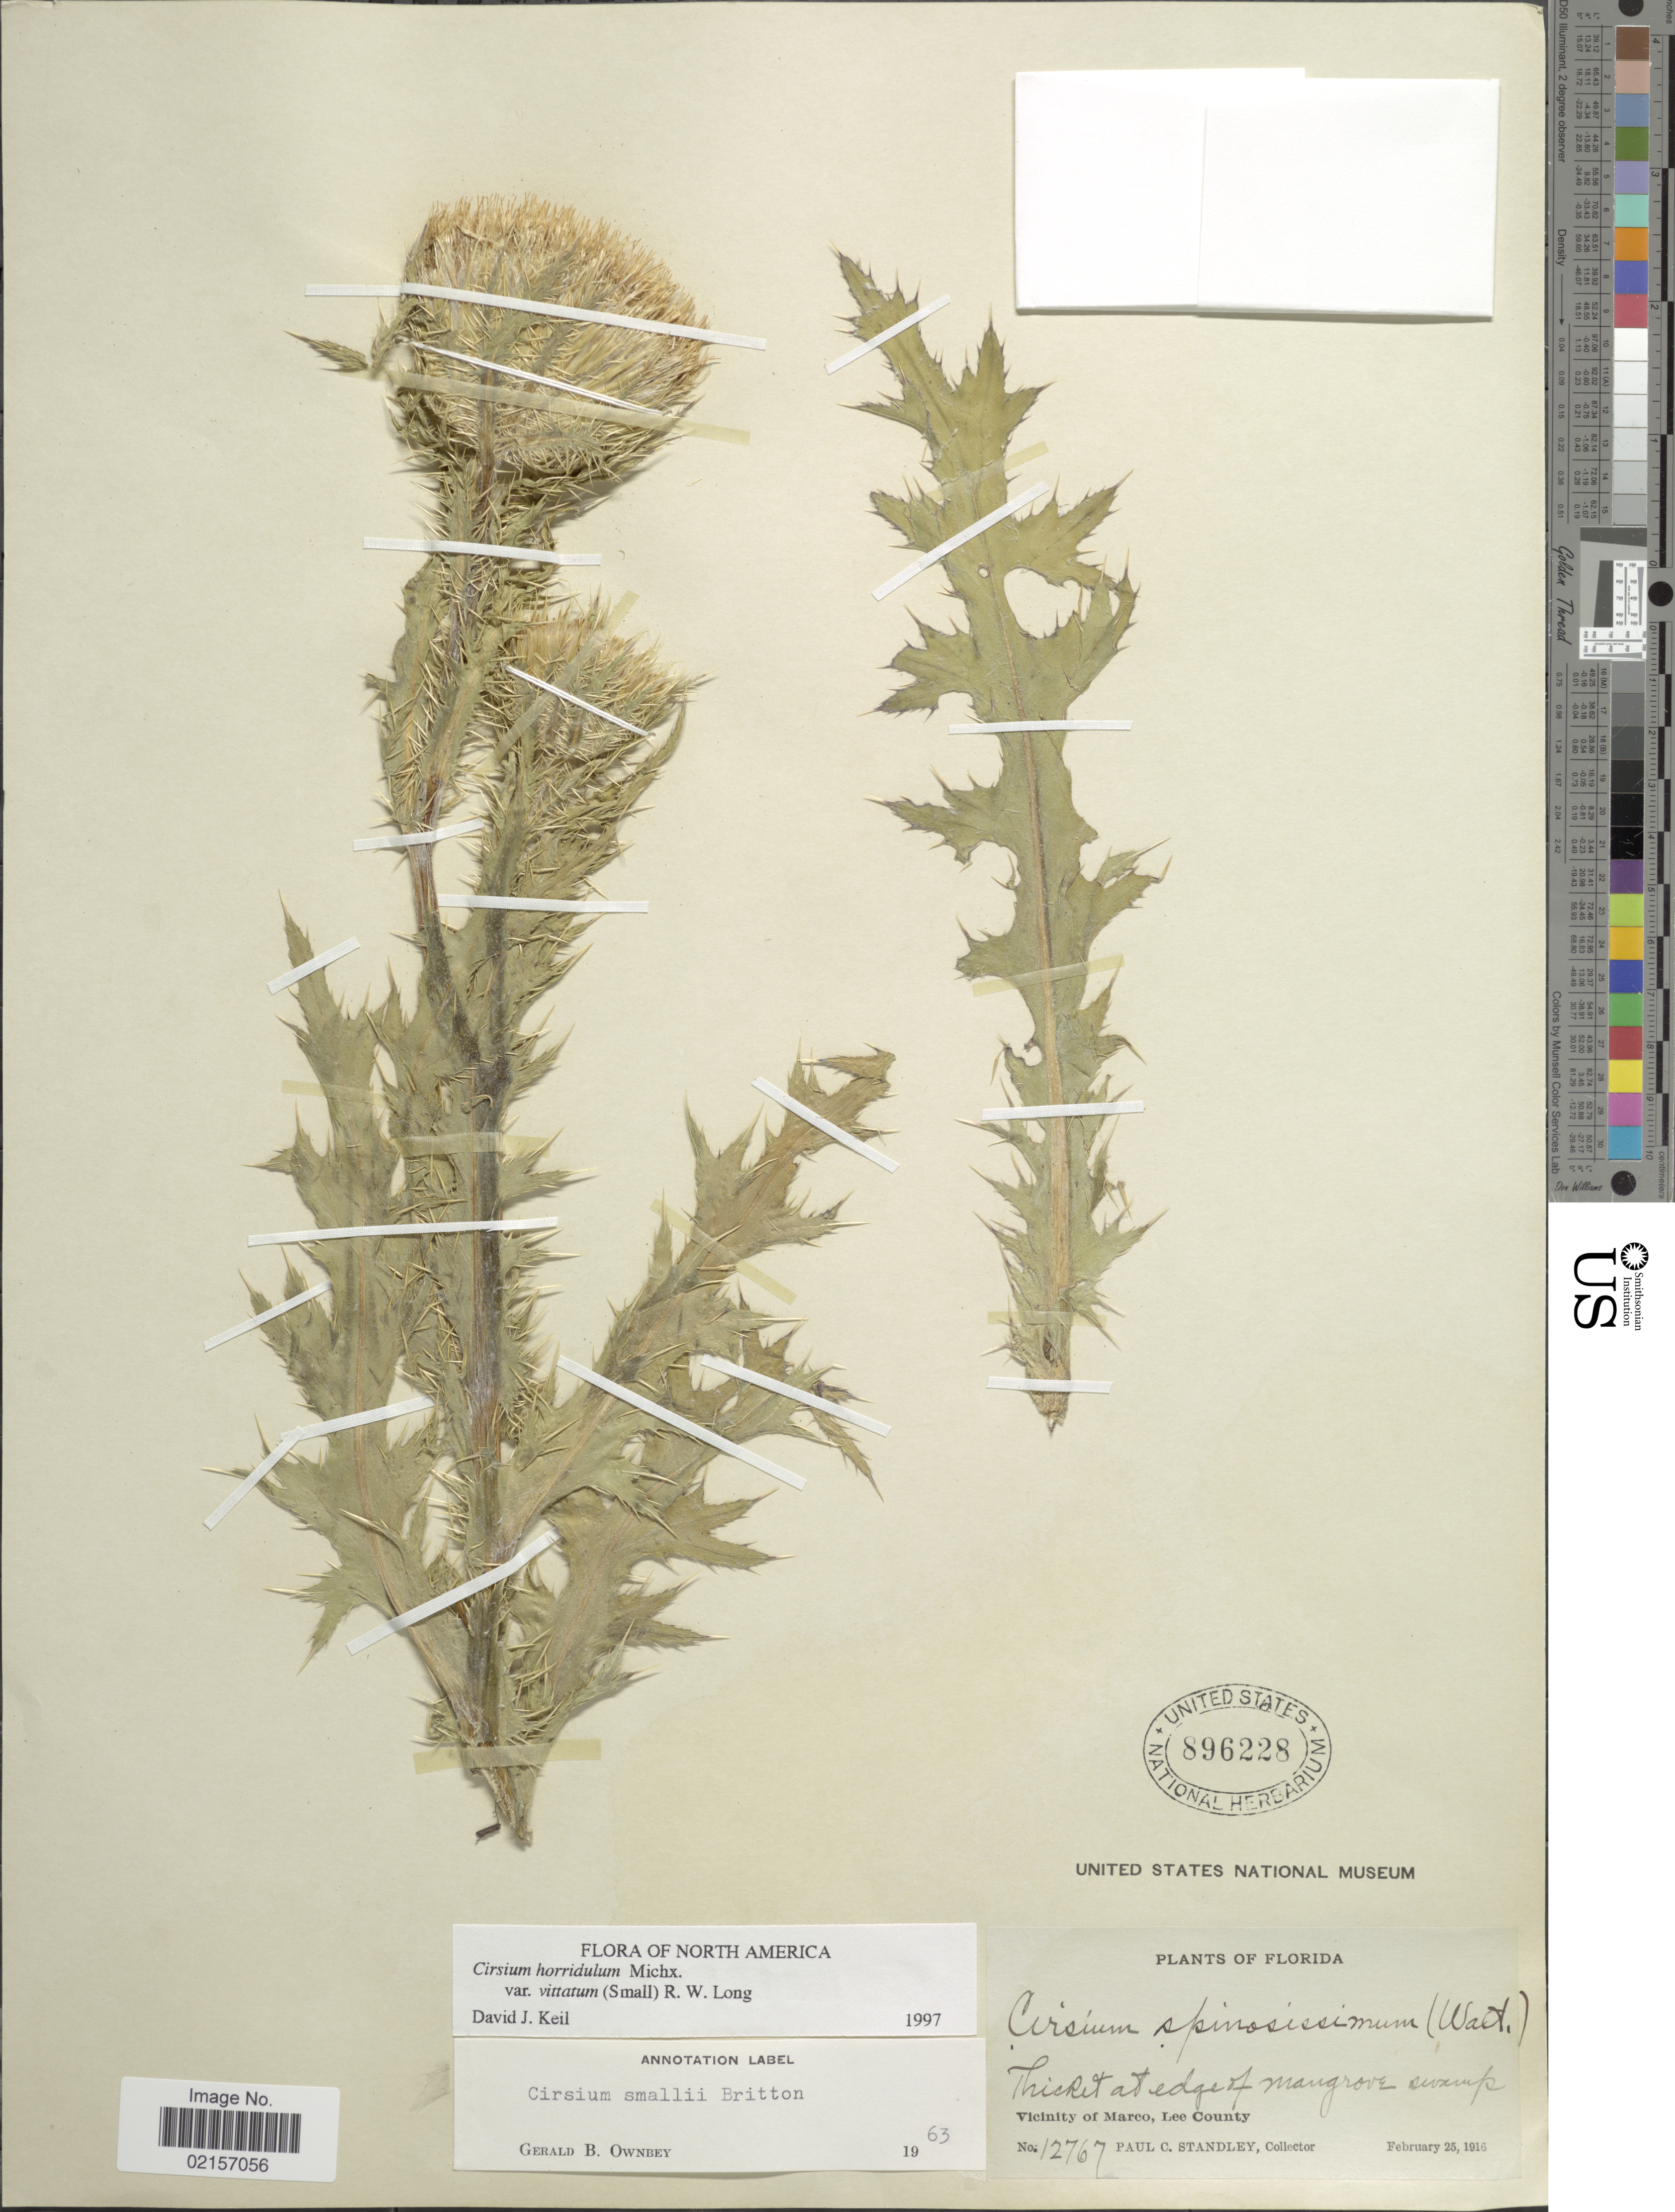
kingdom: Plantae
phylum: Tracheophyta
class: Magnoliopsida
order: Asterales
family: Asteraceae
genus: Cirsium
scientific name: Cirsium horridulum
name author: Michx.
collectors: P. C. Standley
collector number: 12767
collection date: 1916-02-25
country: United States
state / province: Florida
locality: Thicket at edge of Mangrove swamp, vicinity of Marco, Lee County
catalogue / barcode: US 896228